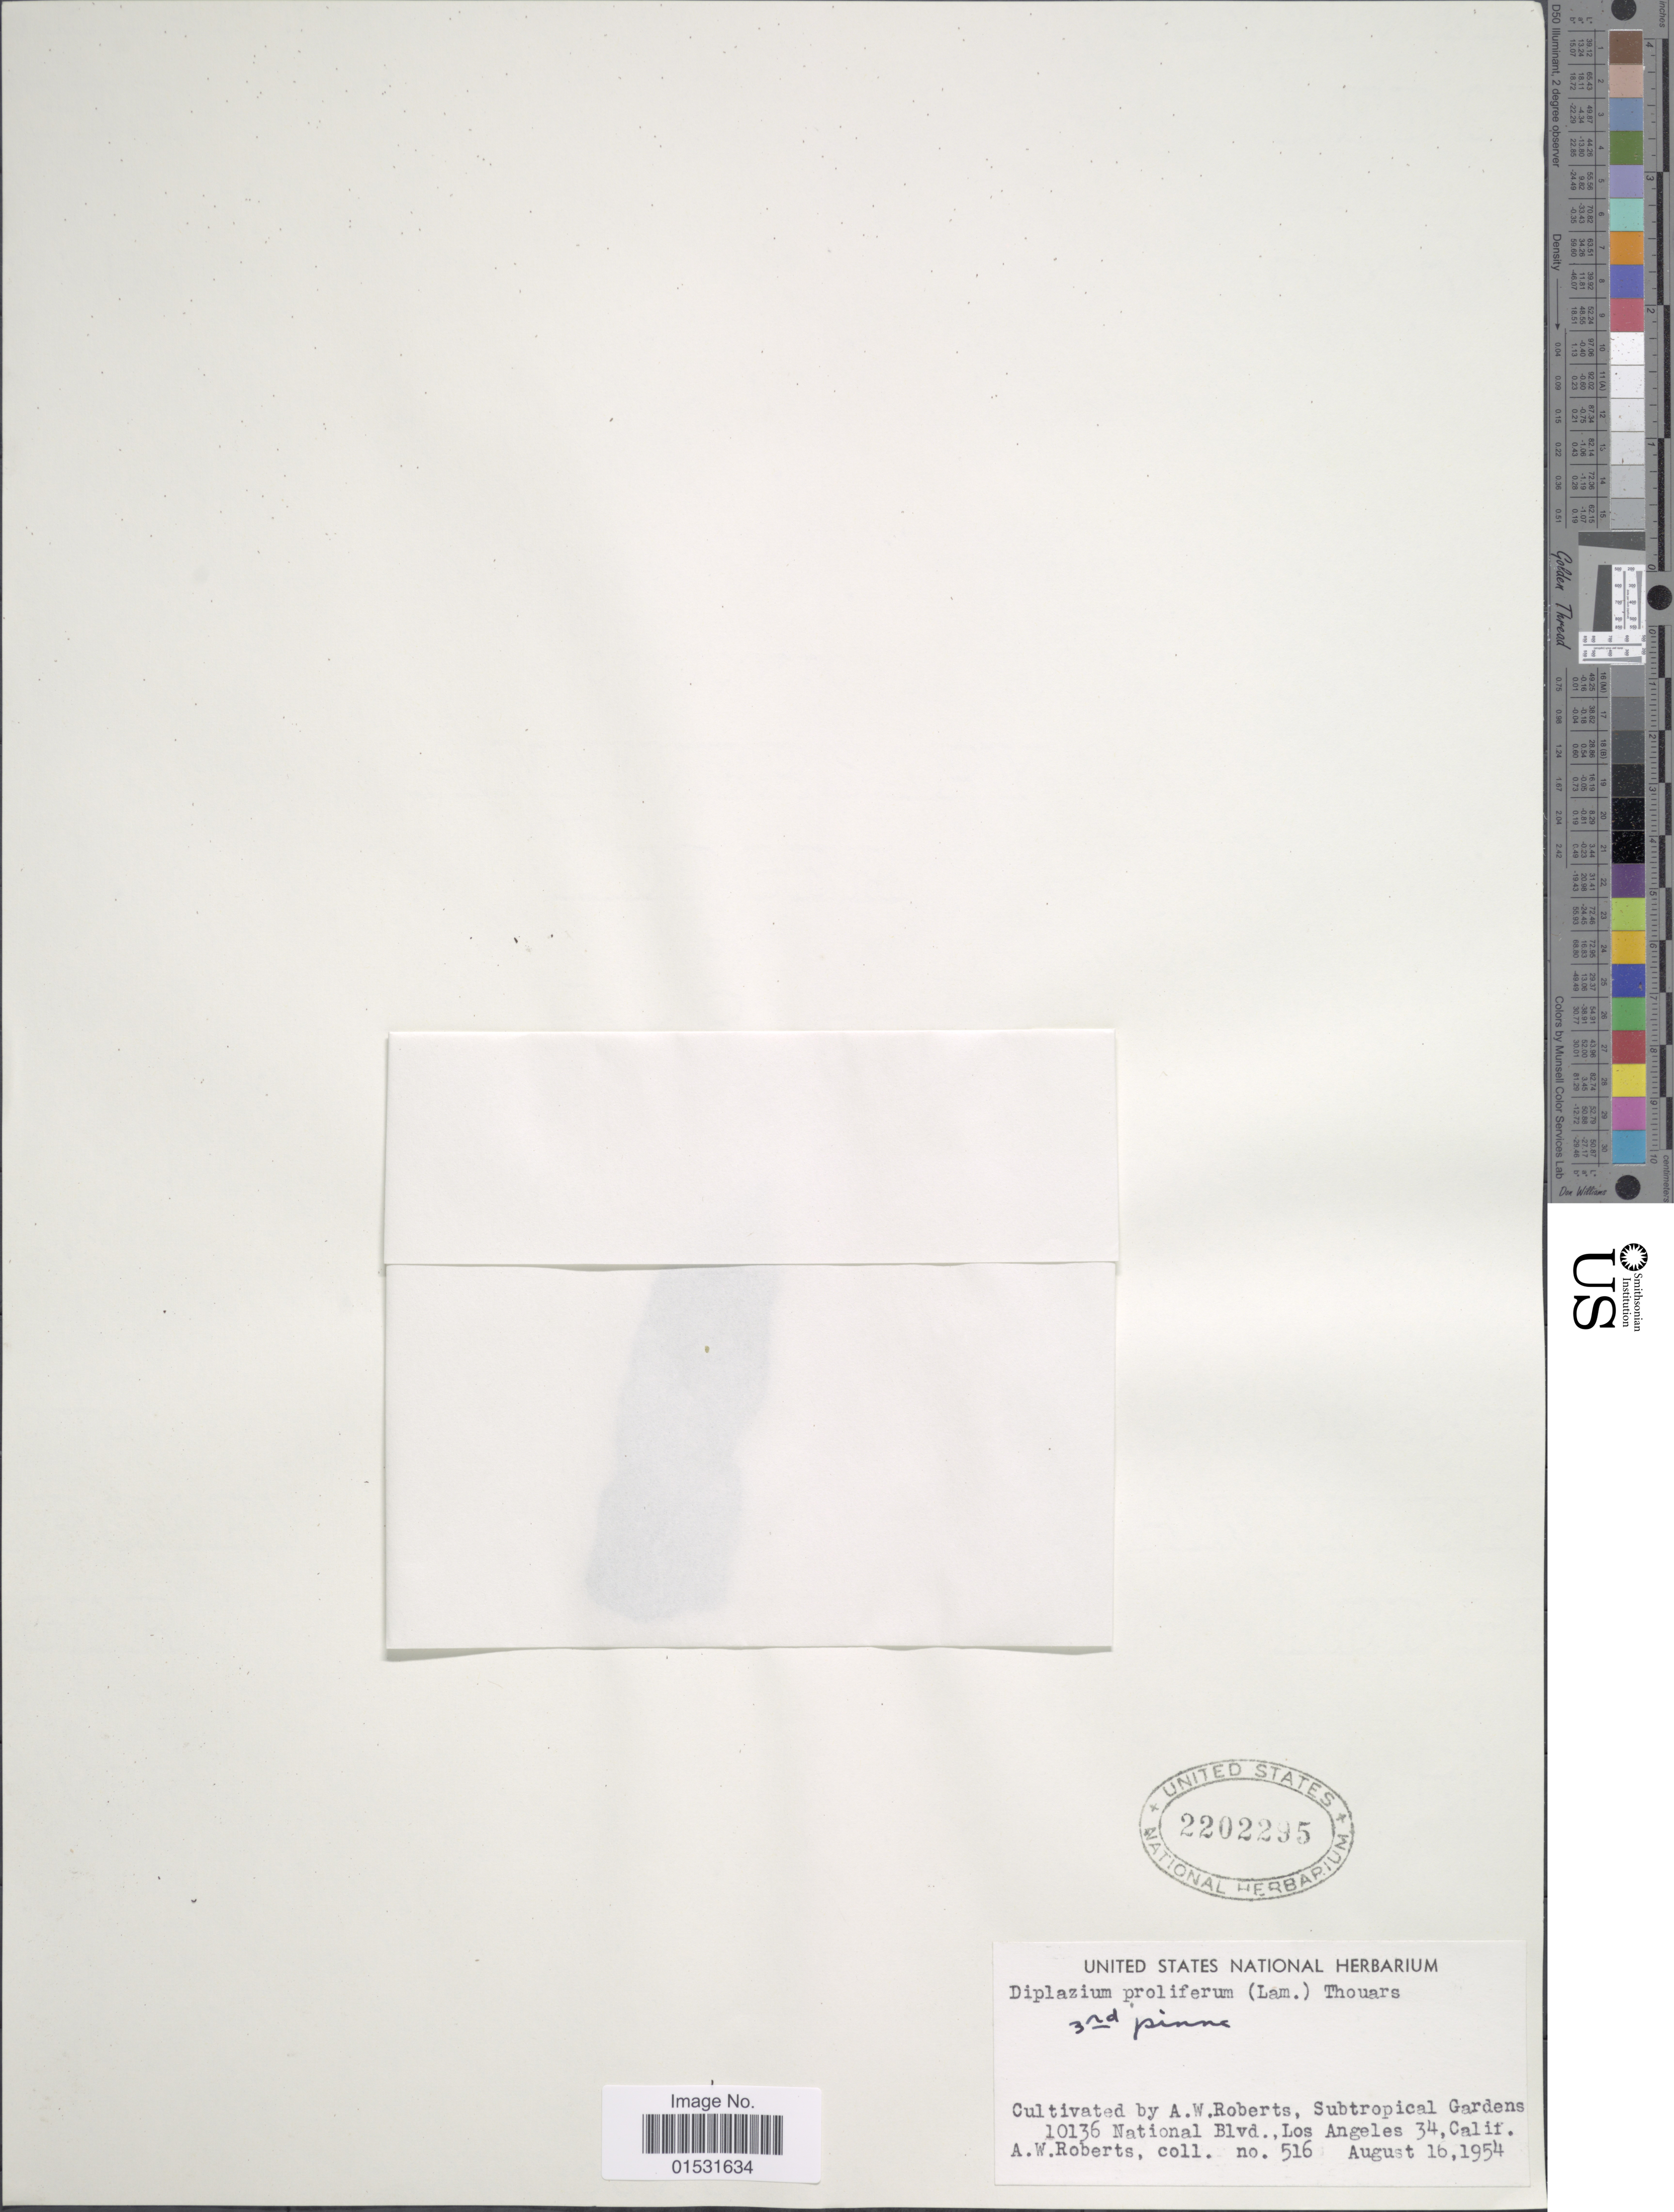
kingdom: Plantae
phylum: Tracheophyta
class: Polypodiopsida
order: Polypodiales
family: Athyriaceae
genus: Diplazium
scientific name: Diplazium proliferum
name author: (Lam.) Thouars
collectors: A. Roberts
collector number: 516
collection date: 1954-08-16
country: United States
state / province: California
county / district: Los Angeles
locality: Subtropical Gardens 10136 National Blvd., Los Angeles 34, Calif.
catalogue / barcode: US 2202295